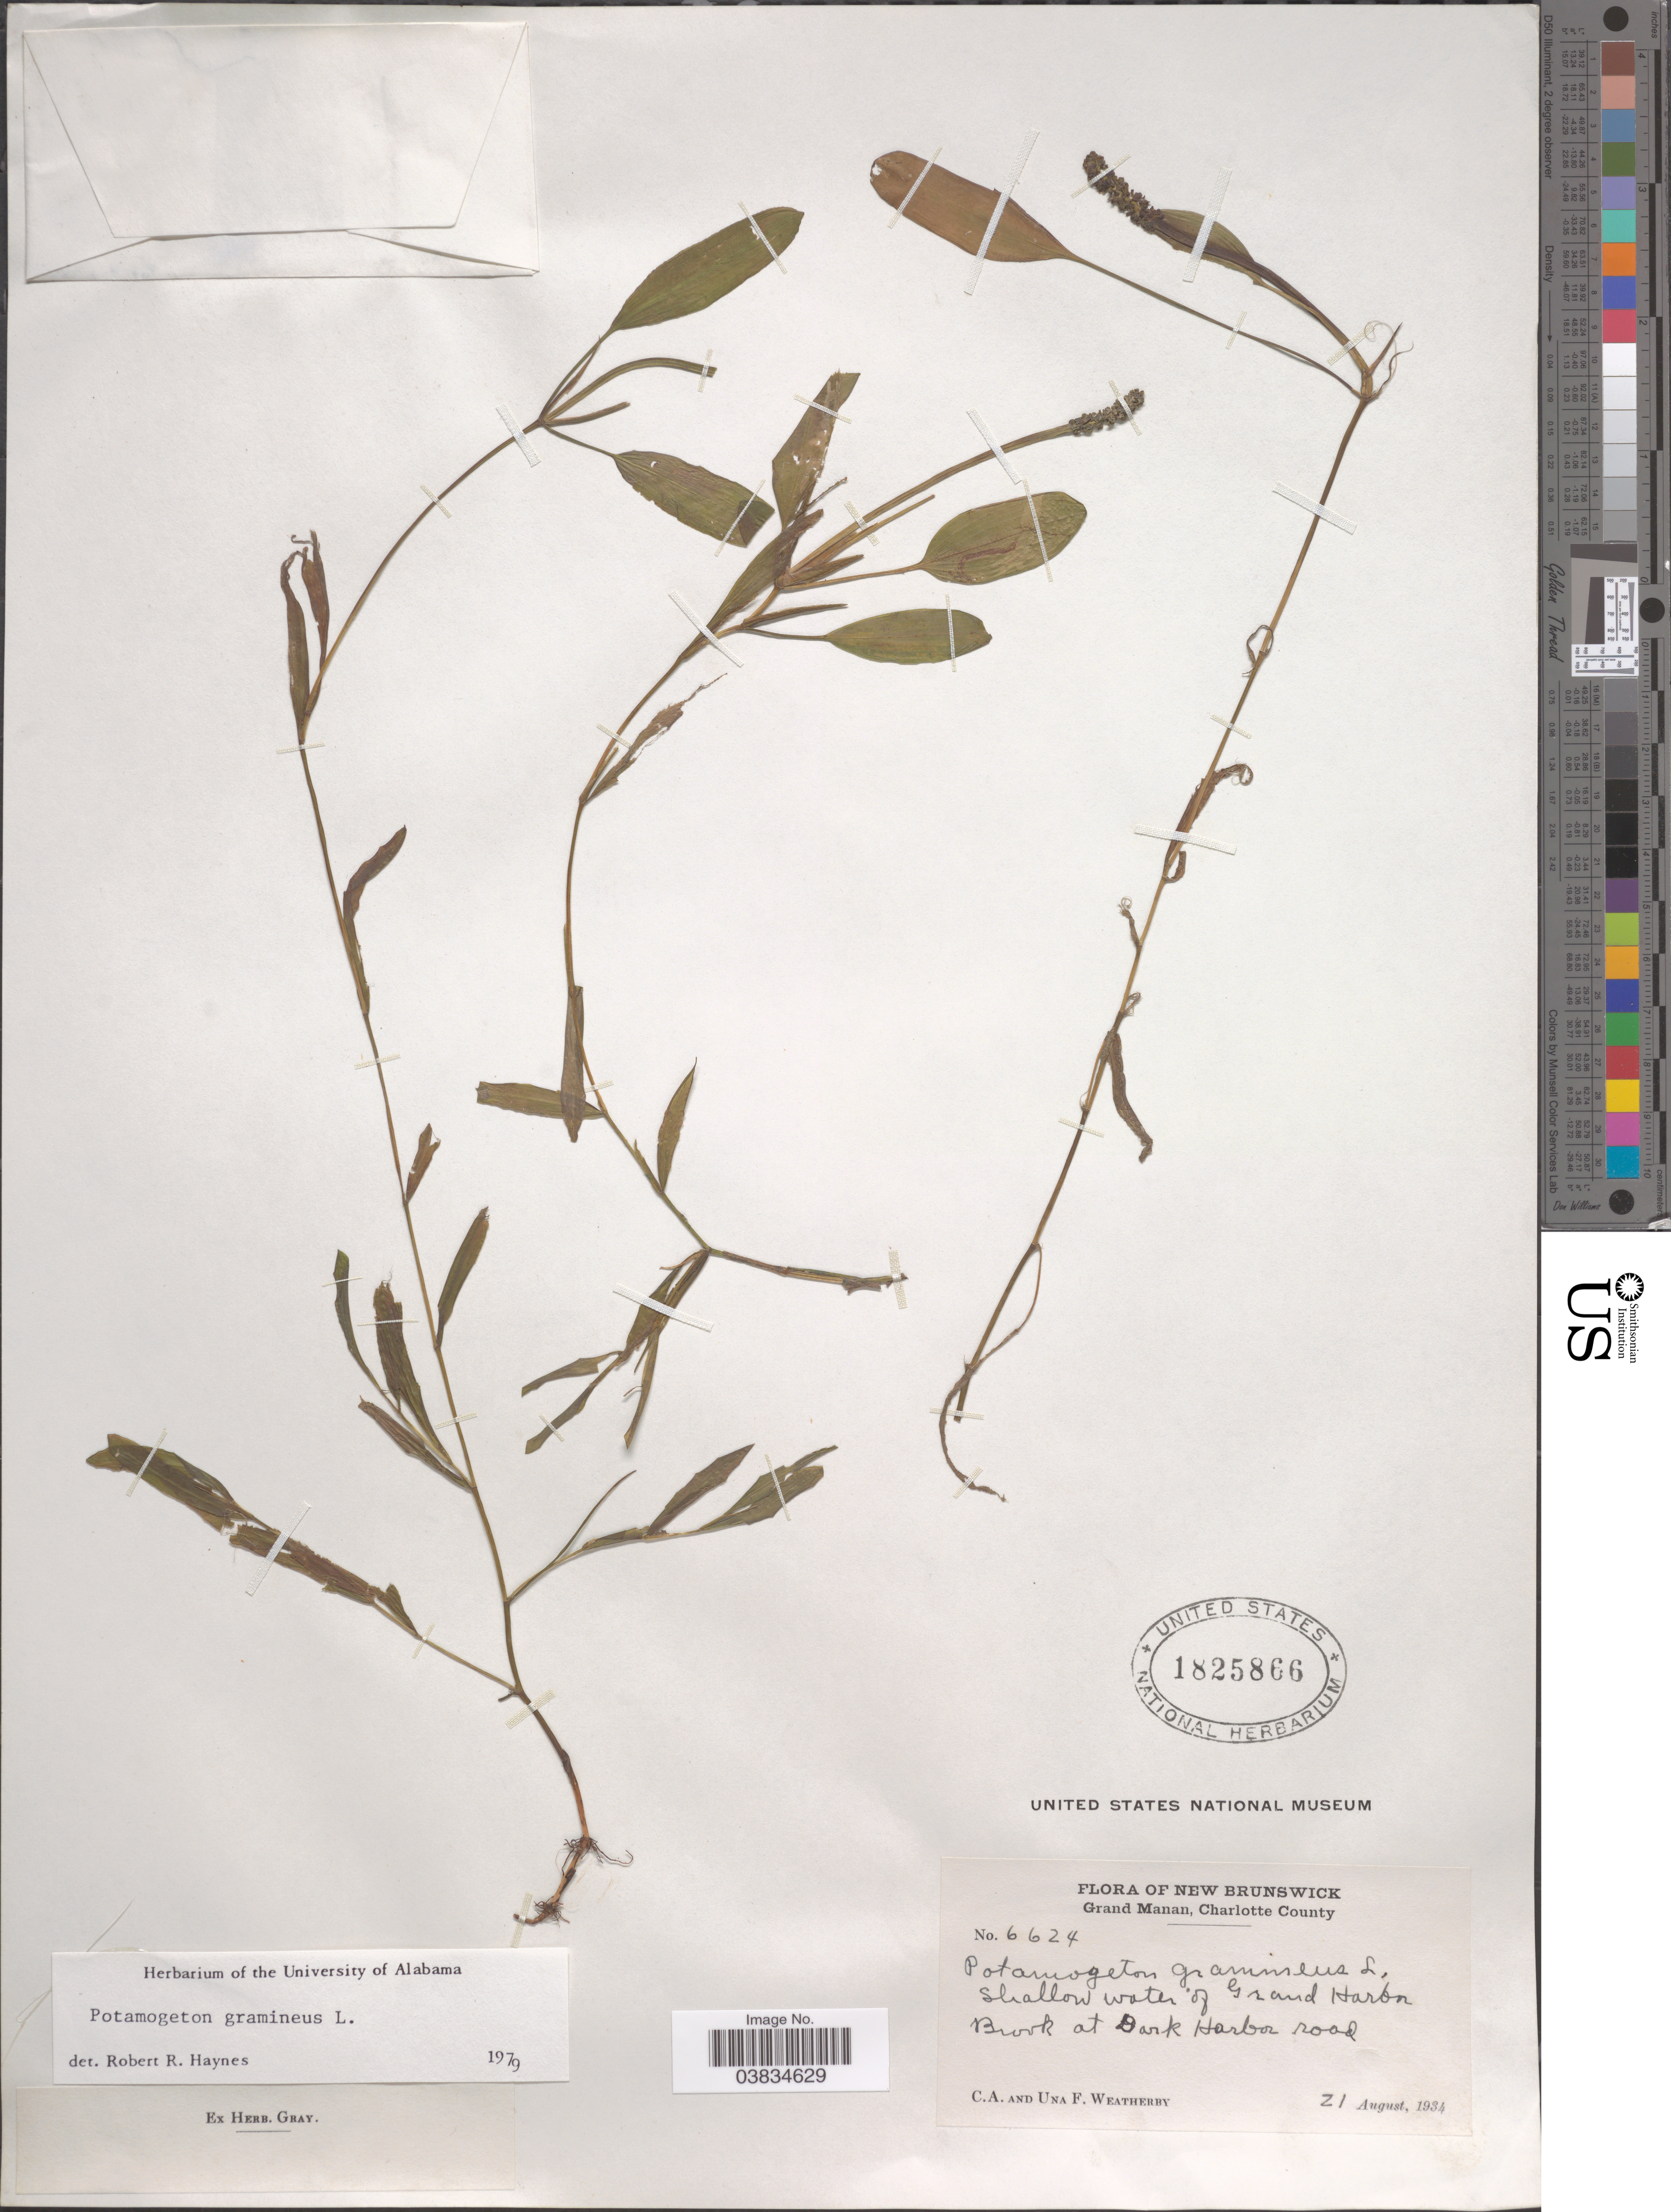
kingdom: Plantae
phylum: Tracheophyta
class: Liliopsida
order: Alismatales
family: Potamogetonaceae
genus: Potamogeton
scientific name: Potamogeton gramineus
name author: L.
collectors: C. A. Weatherby & U. Weatherby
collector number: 6624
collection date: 1934-08-21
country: Canada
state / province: New Brunswick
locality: Grand Manan, Charlotte County. Shallow water of Grand Harbor. Brook at Dark Harbor road.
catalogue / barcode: US 1825866